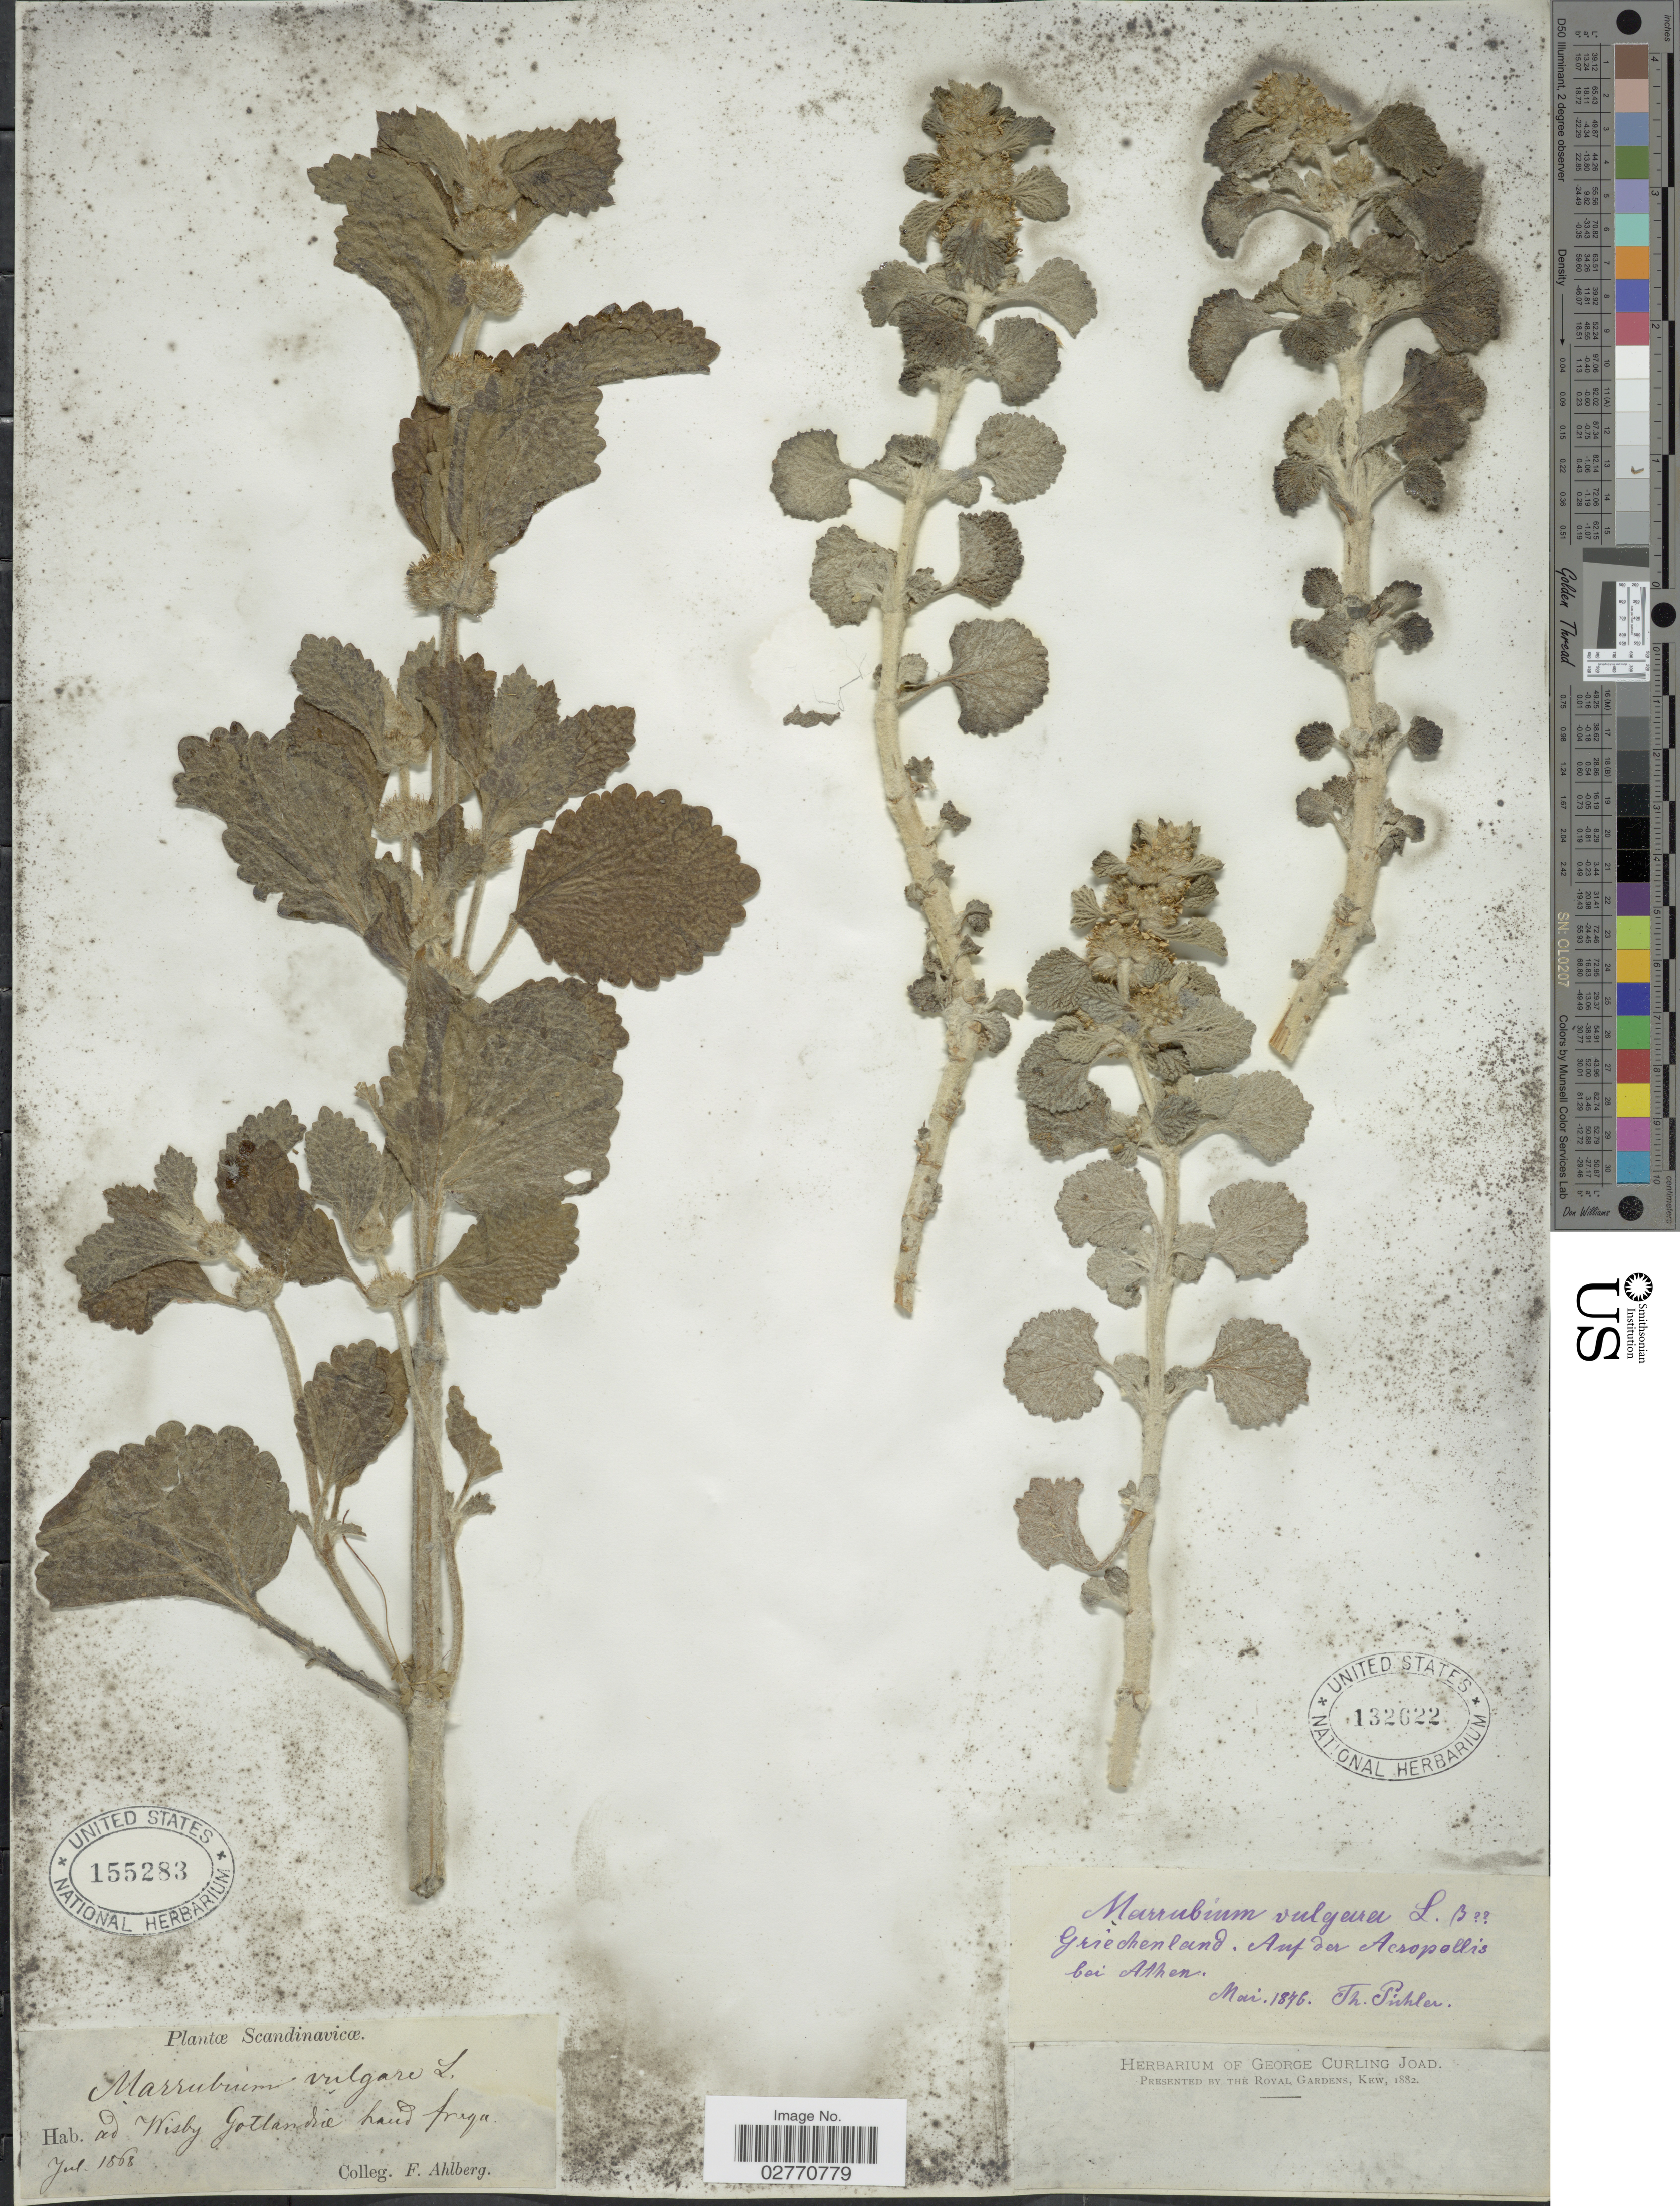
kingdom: Plantae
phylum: Tracheophyta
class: Magnoliopsida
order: Lamiales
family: Lamiaceae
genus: Marrubium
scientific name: Marrubium vulgare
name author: L.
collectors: T. Pichler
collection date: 1876-05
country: Greece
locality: Griechenland, auf der Aeropollis bei Athen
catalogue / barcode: US 132622-2